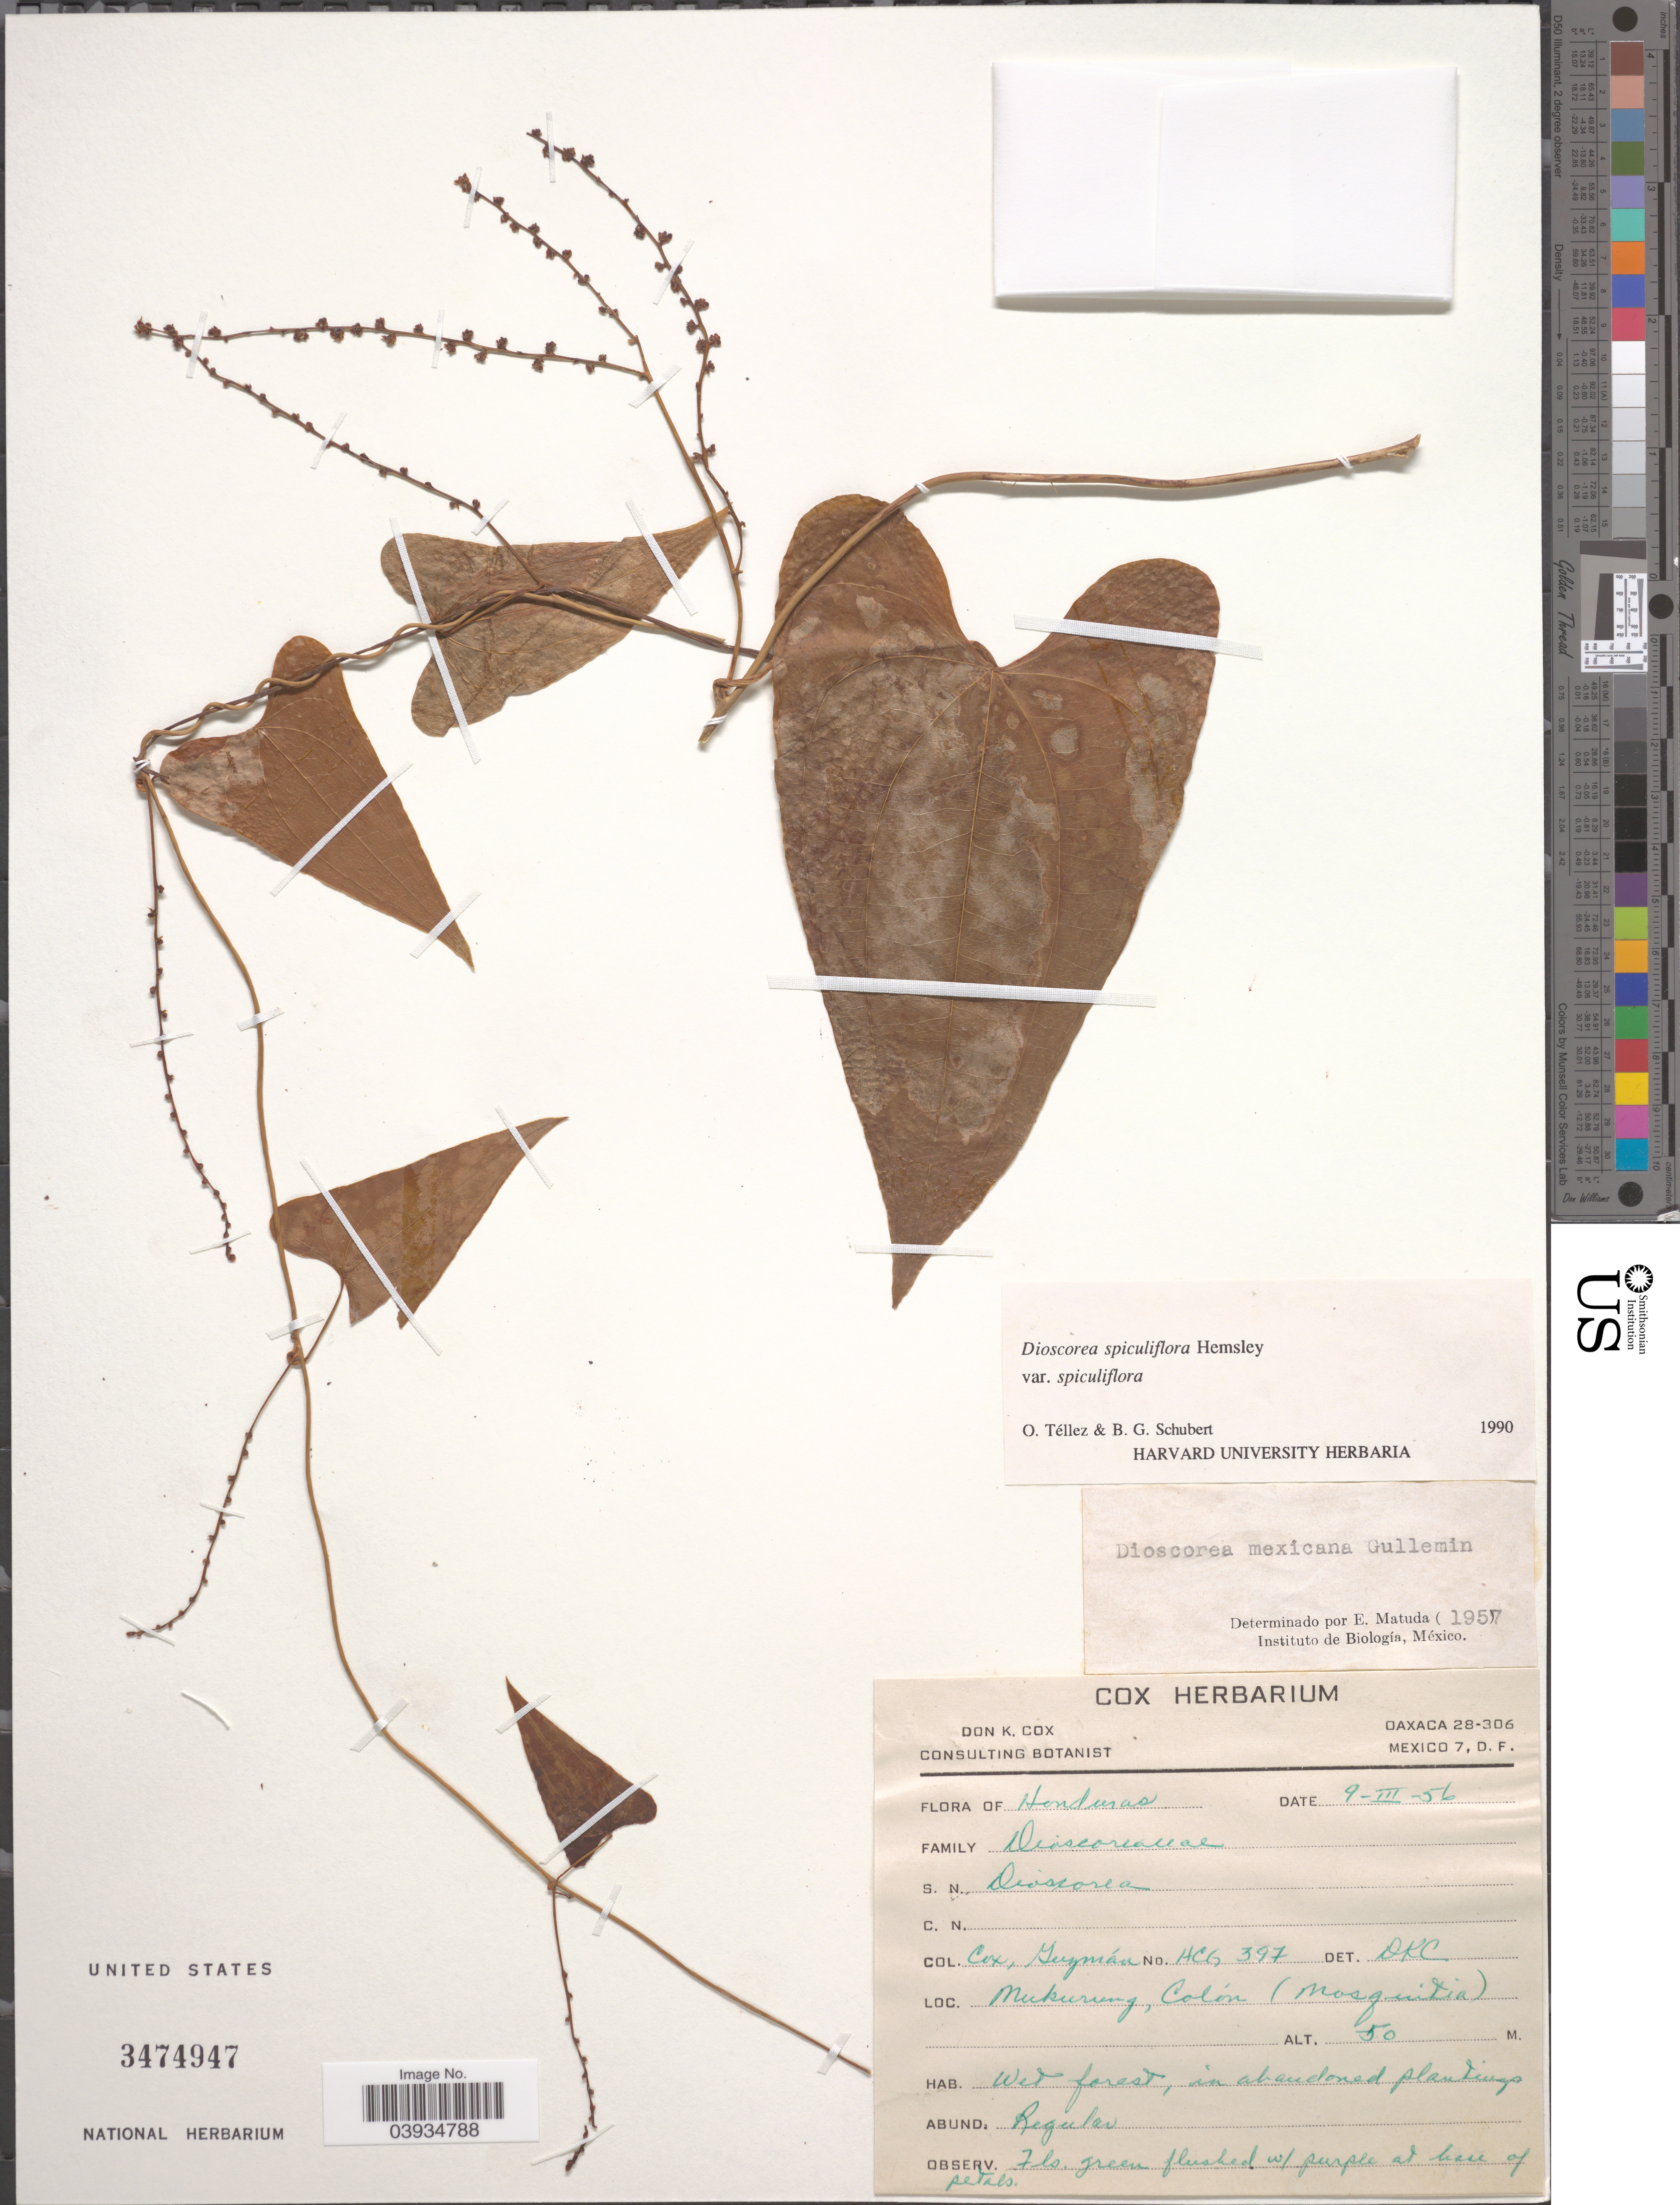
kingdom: Plantae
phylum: Tracheophyta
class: Liliopsida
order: Dioscoreales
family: Dioscoreaceae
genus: Dioscorea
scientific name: Dioscorea spiculiflora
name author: Hemsl.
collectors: D. Cox & -. Guzmán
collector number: HCG397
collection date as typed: Transcribed d/m/y: 9/3/56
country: Honduras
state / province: Colon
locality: Mukurung, (Mosquitia).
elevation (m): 50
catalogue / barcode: US 3474947